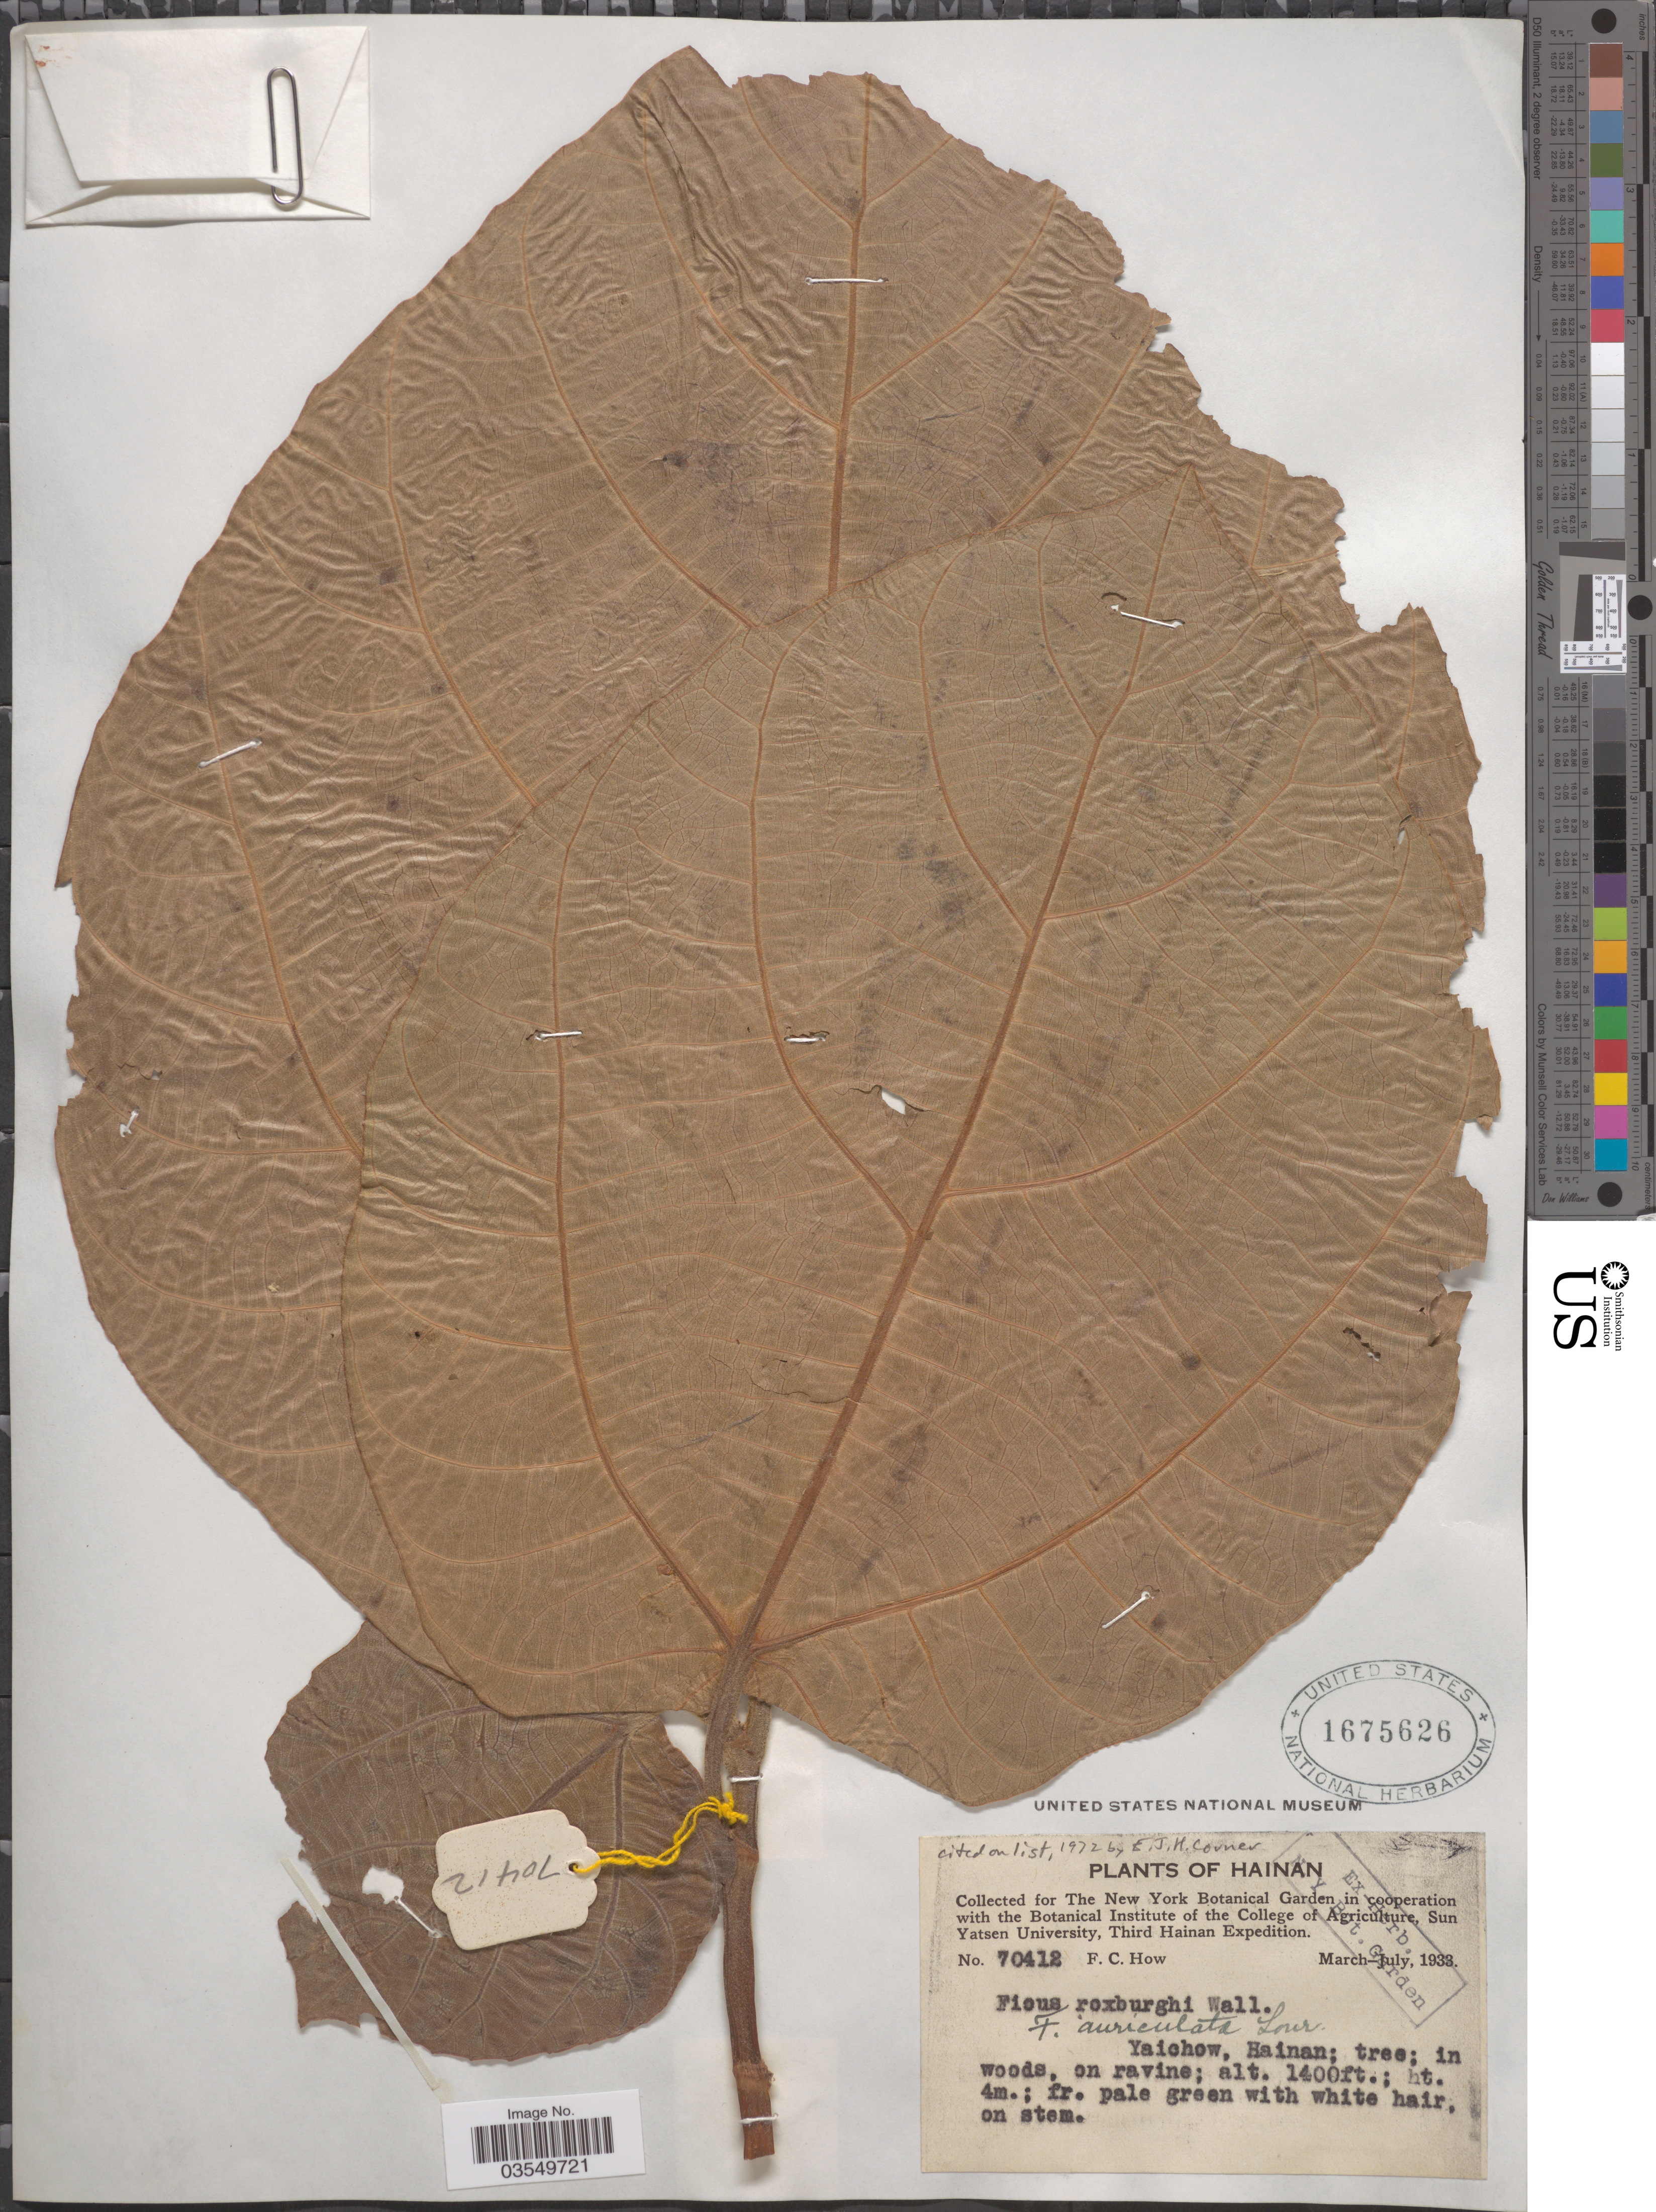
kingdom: Plantae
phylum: Tracheophyta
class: Magnoliopsida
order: Rosales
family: Moraceae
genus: Ficus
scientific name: Ficus auriculata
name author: Lour.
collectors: F. C. How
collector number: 70412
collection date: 1933-03/1933-07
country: China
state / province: Hainan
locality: Yaichow.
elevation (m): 427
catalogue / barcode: US 1675626